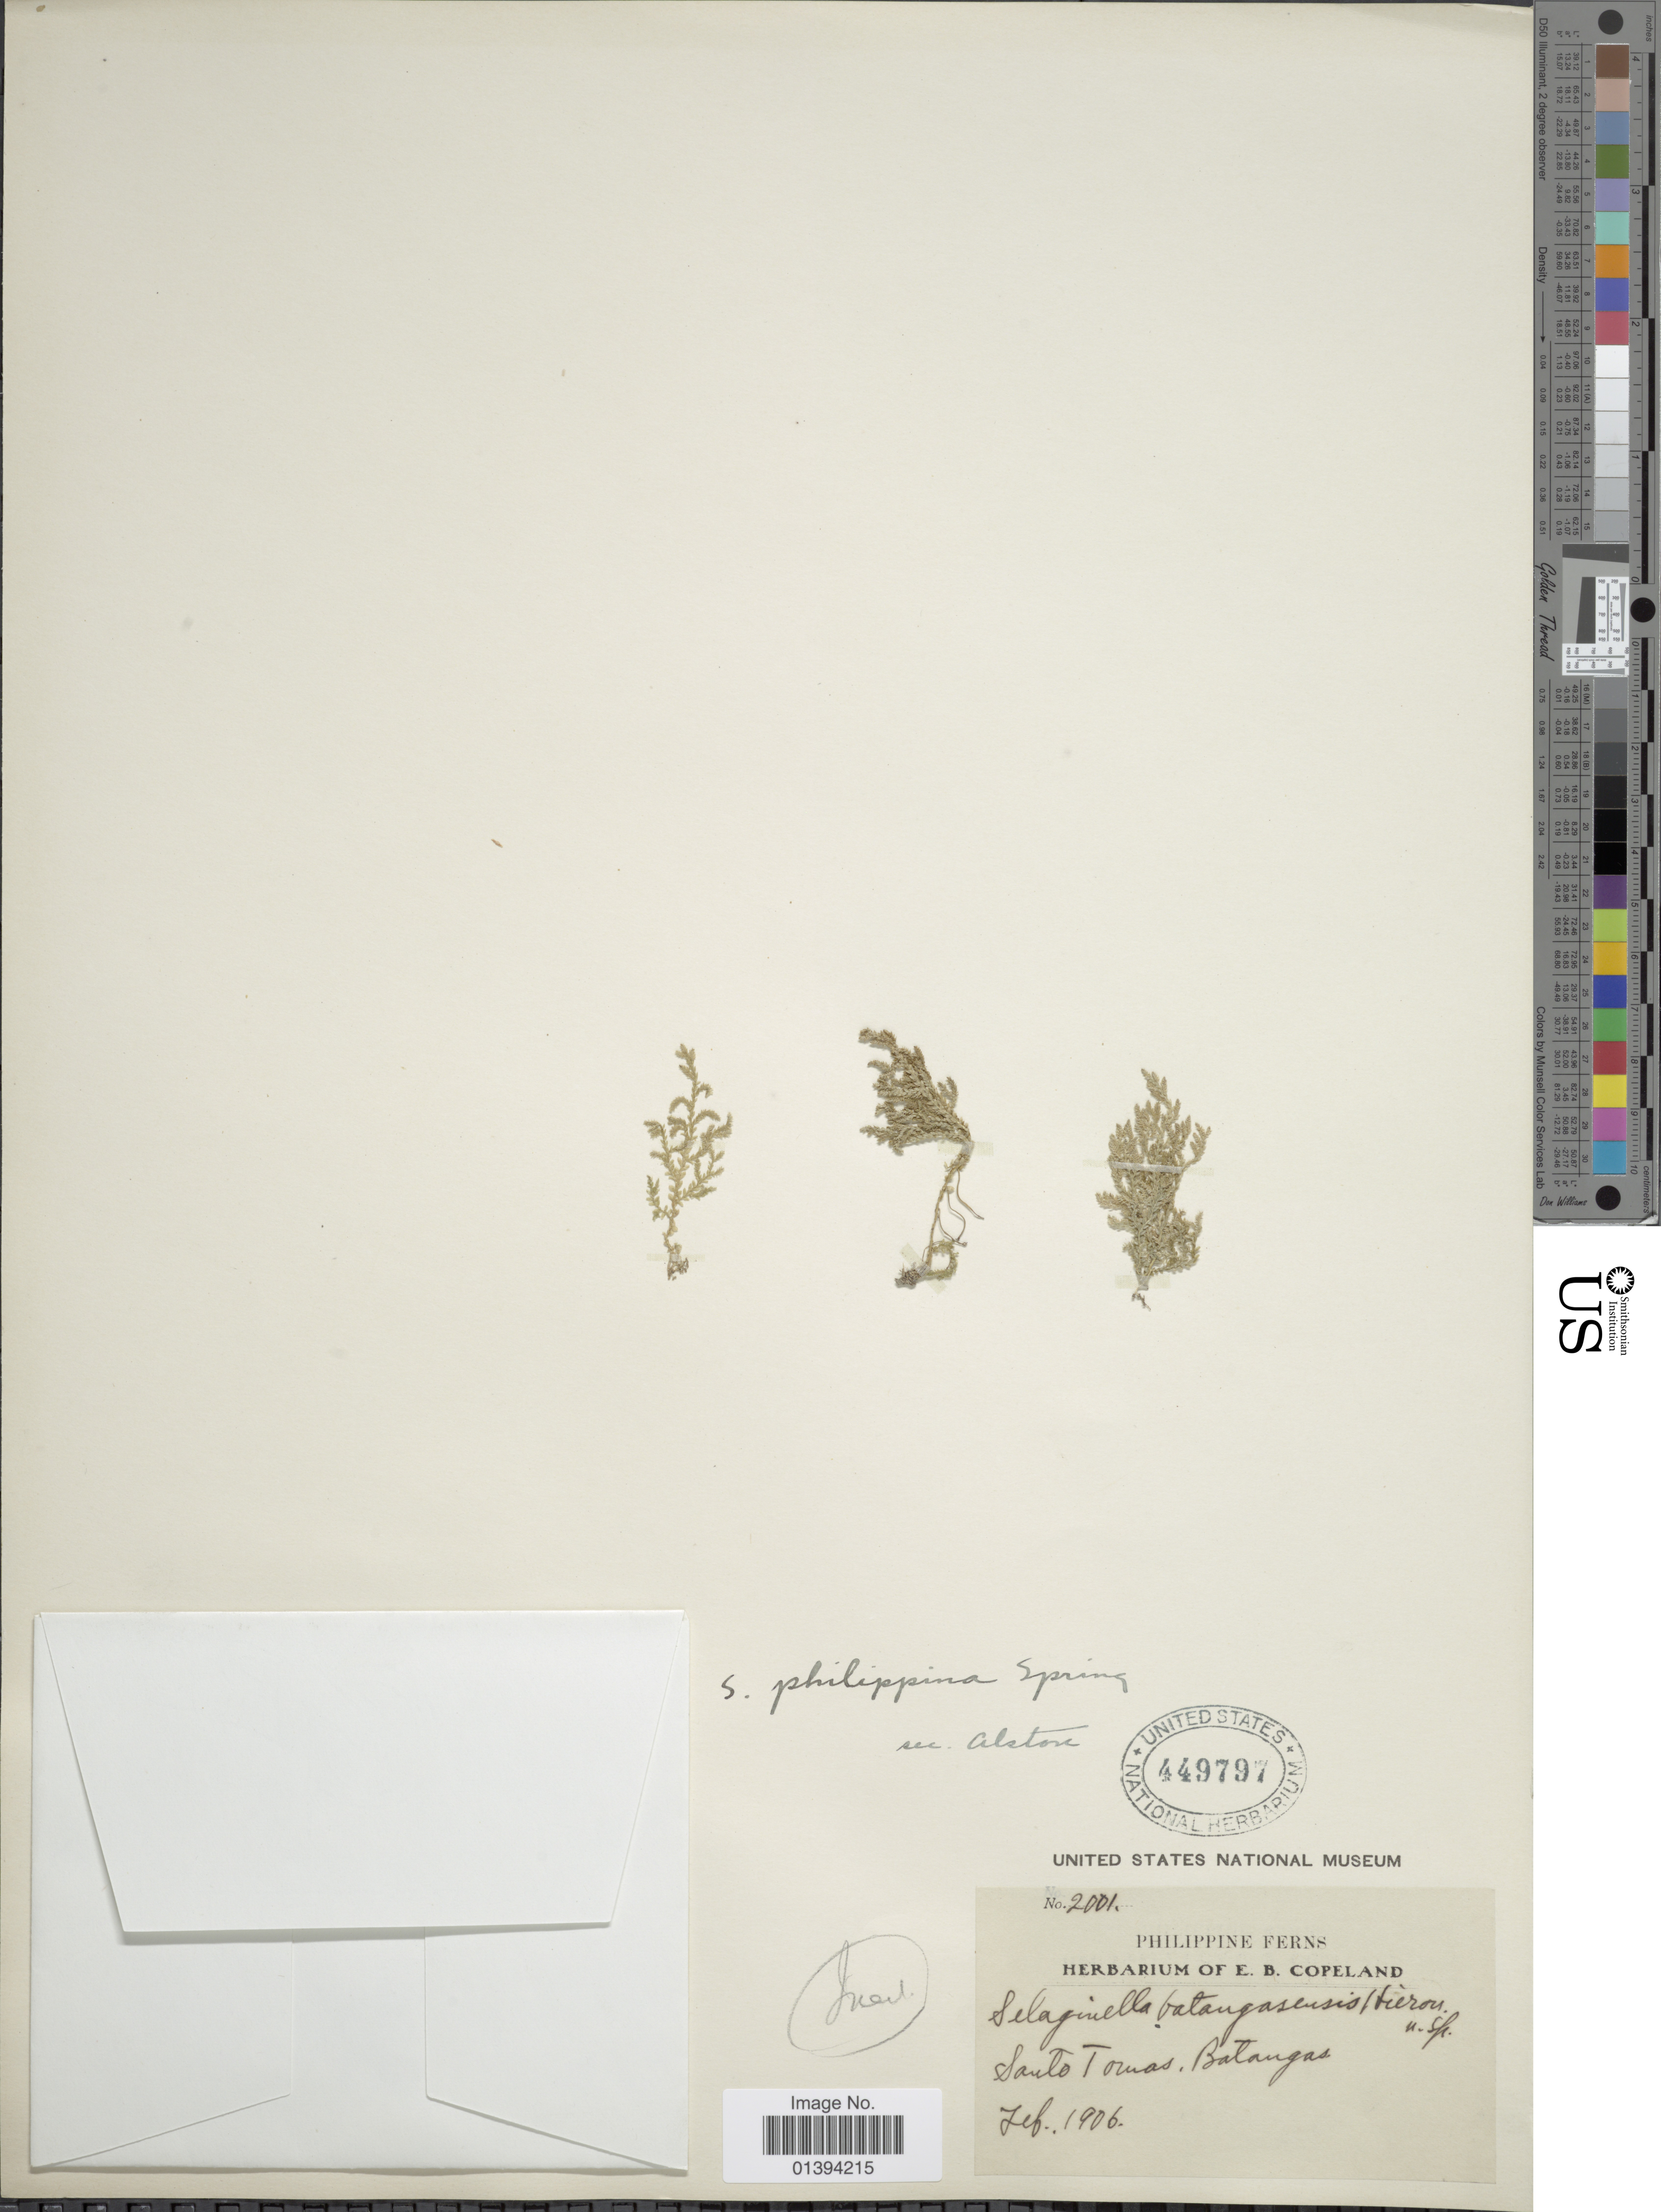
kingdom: Plantae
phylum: Tracheophyta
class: Lycopodiopsida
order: Selaginellales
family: Selaginellaceae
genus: Selaginella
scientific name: Selaginella philippina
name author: Spring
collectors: ex herb. E. B. Copeland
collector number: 2001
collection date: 1906-02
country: Philippines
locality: Santo Tomas, Batangas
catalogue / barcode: US 449797